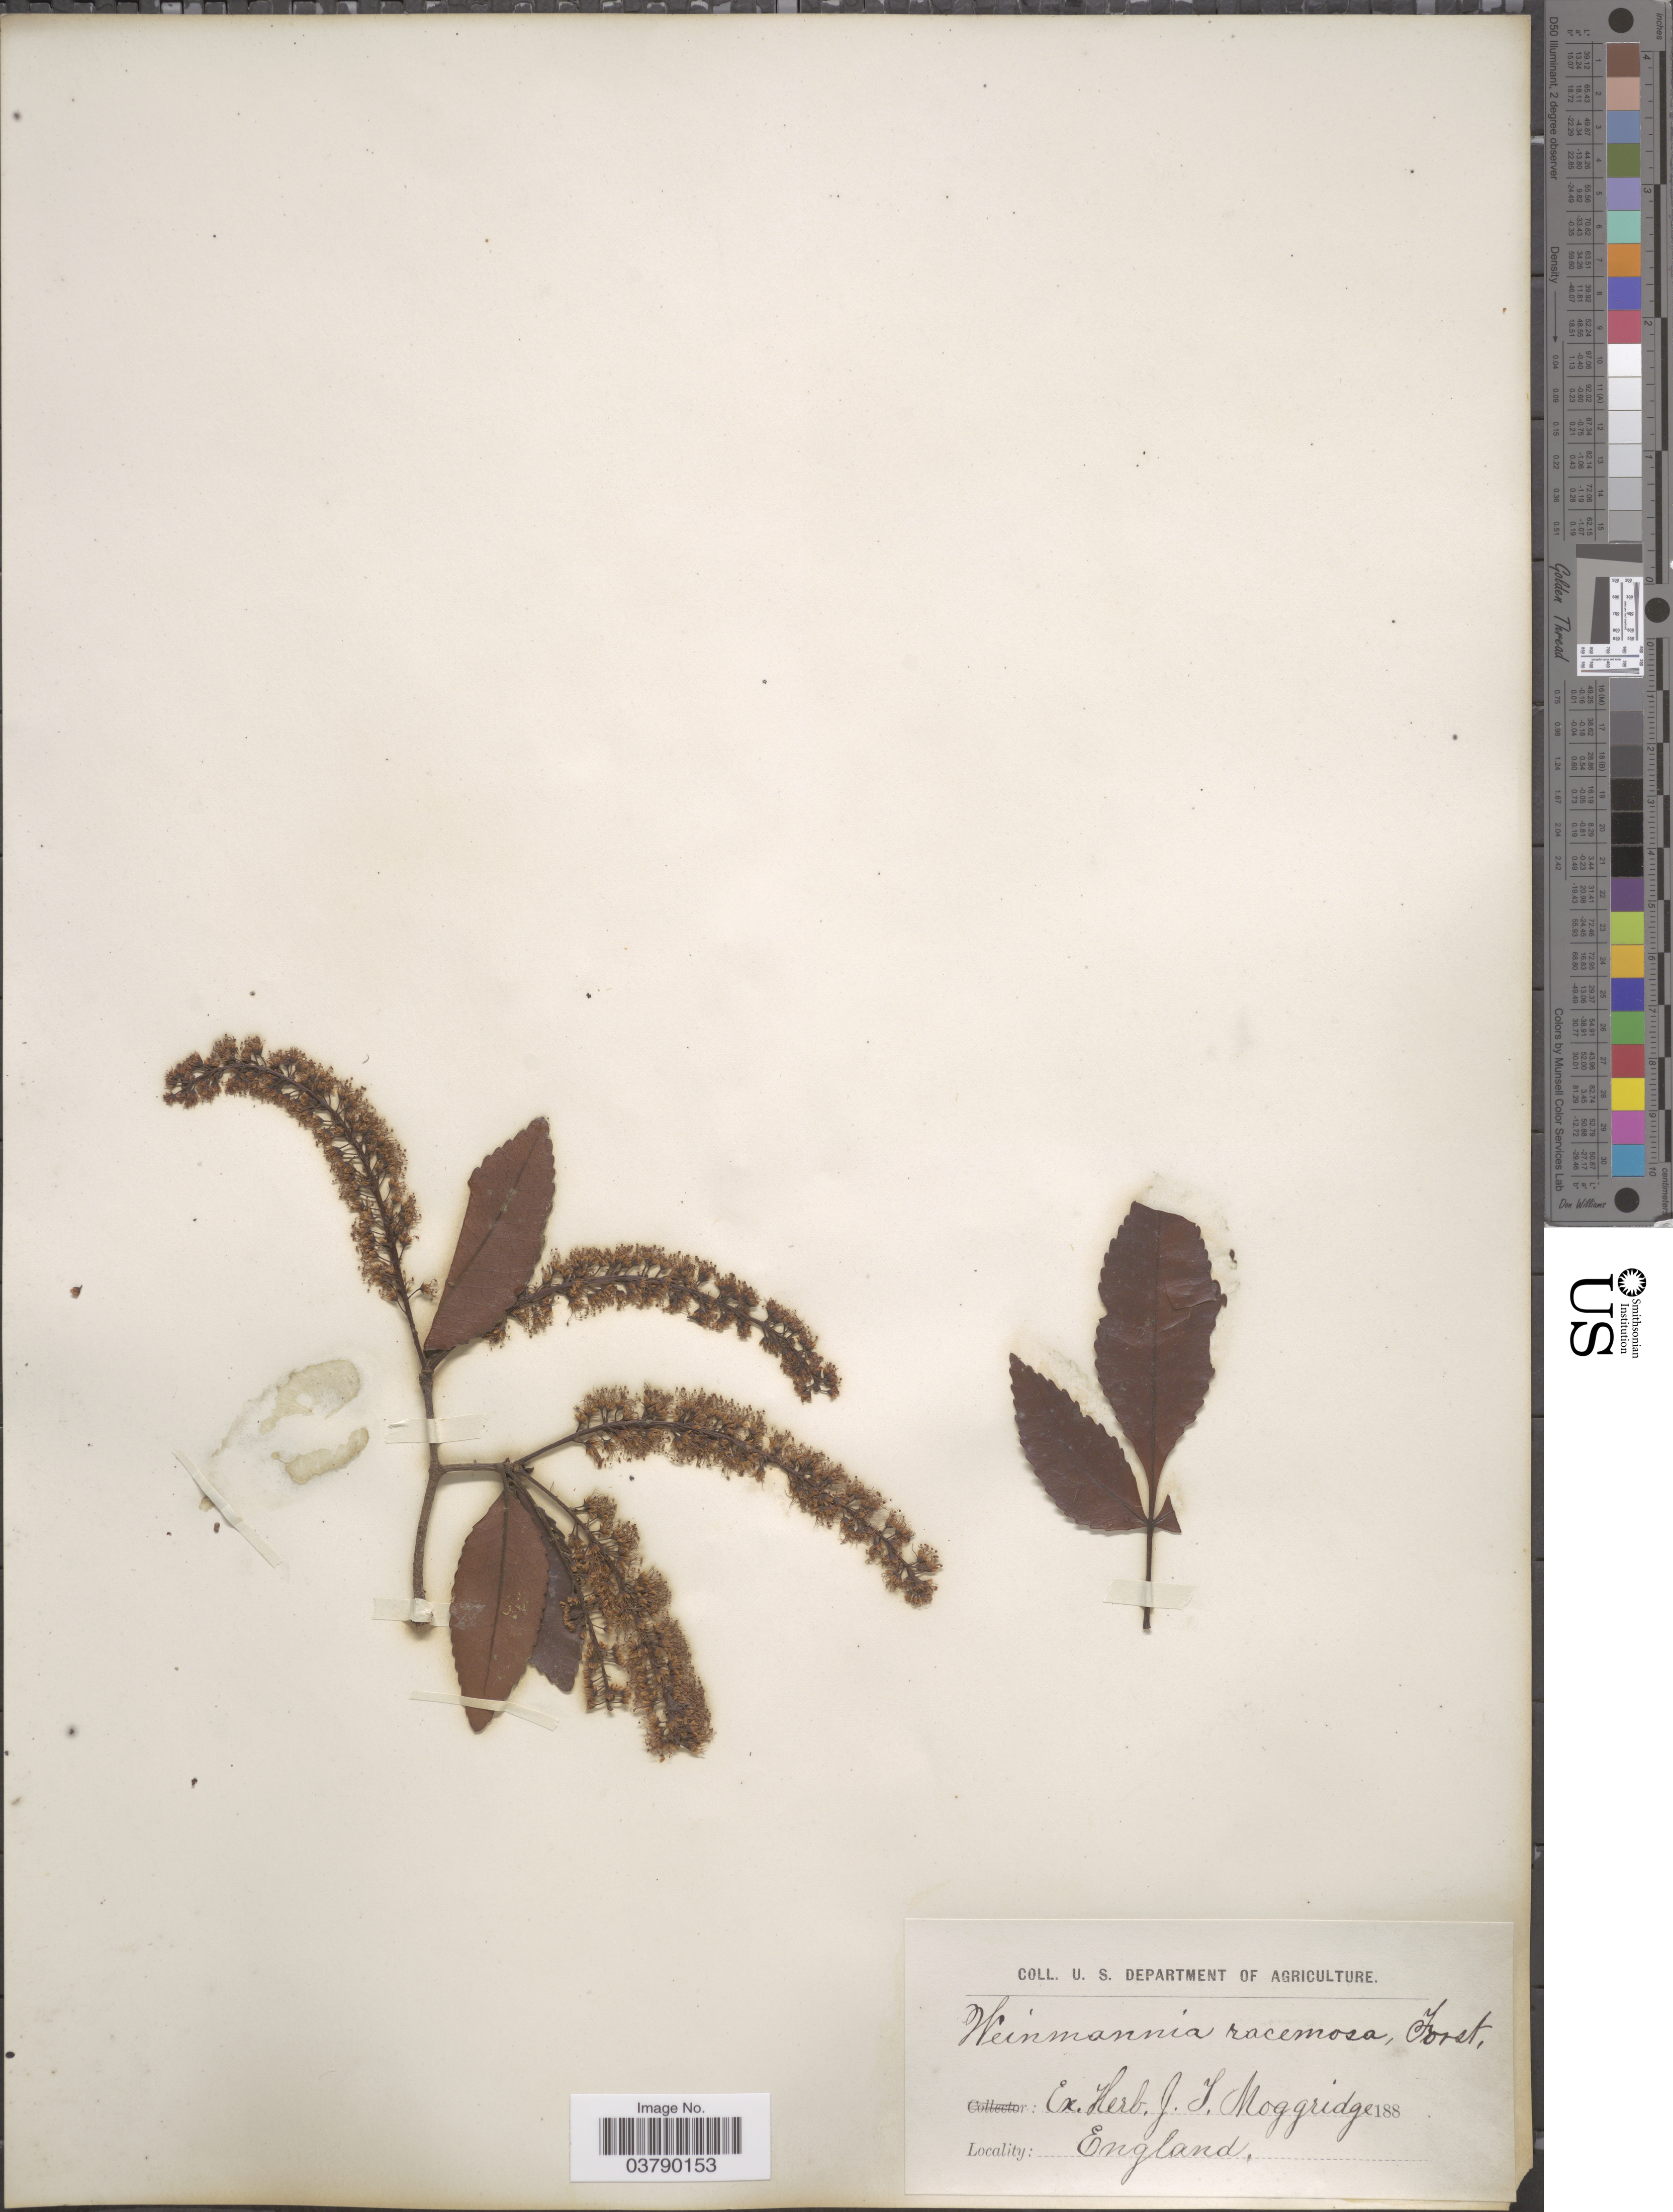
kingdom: Plantae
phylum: Tracheophyta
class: Magnoliopsida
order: Oxalidales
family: Cunoniaceae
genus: Pterophylla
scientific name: Pterophylla racemosa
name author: (L. f.) Pillon & H.C. Hopkins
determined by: Strong, Mark T., (BOT), Smithsonian Institution - National Museum of Natural History (UNITED STATES)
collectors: U.S. Department of Agriculture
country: United Kingdom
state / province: England